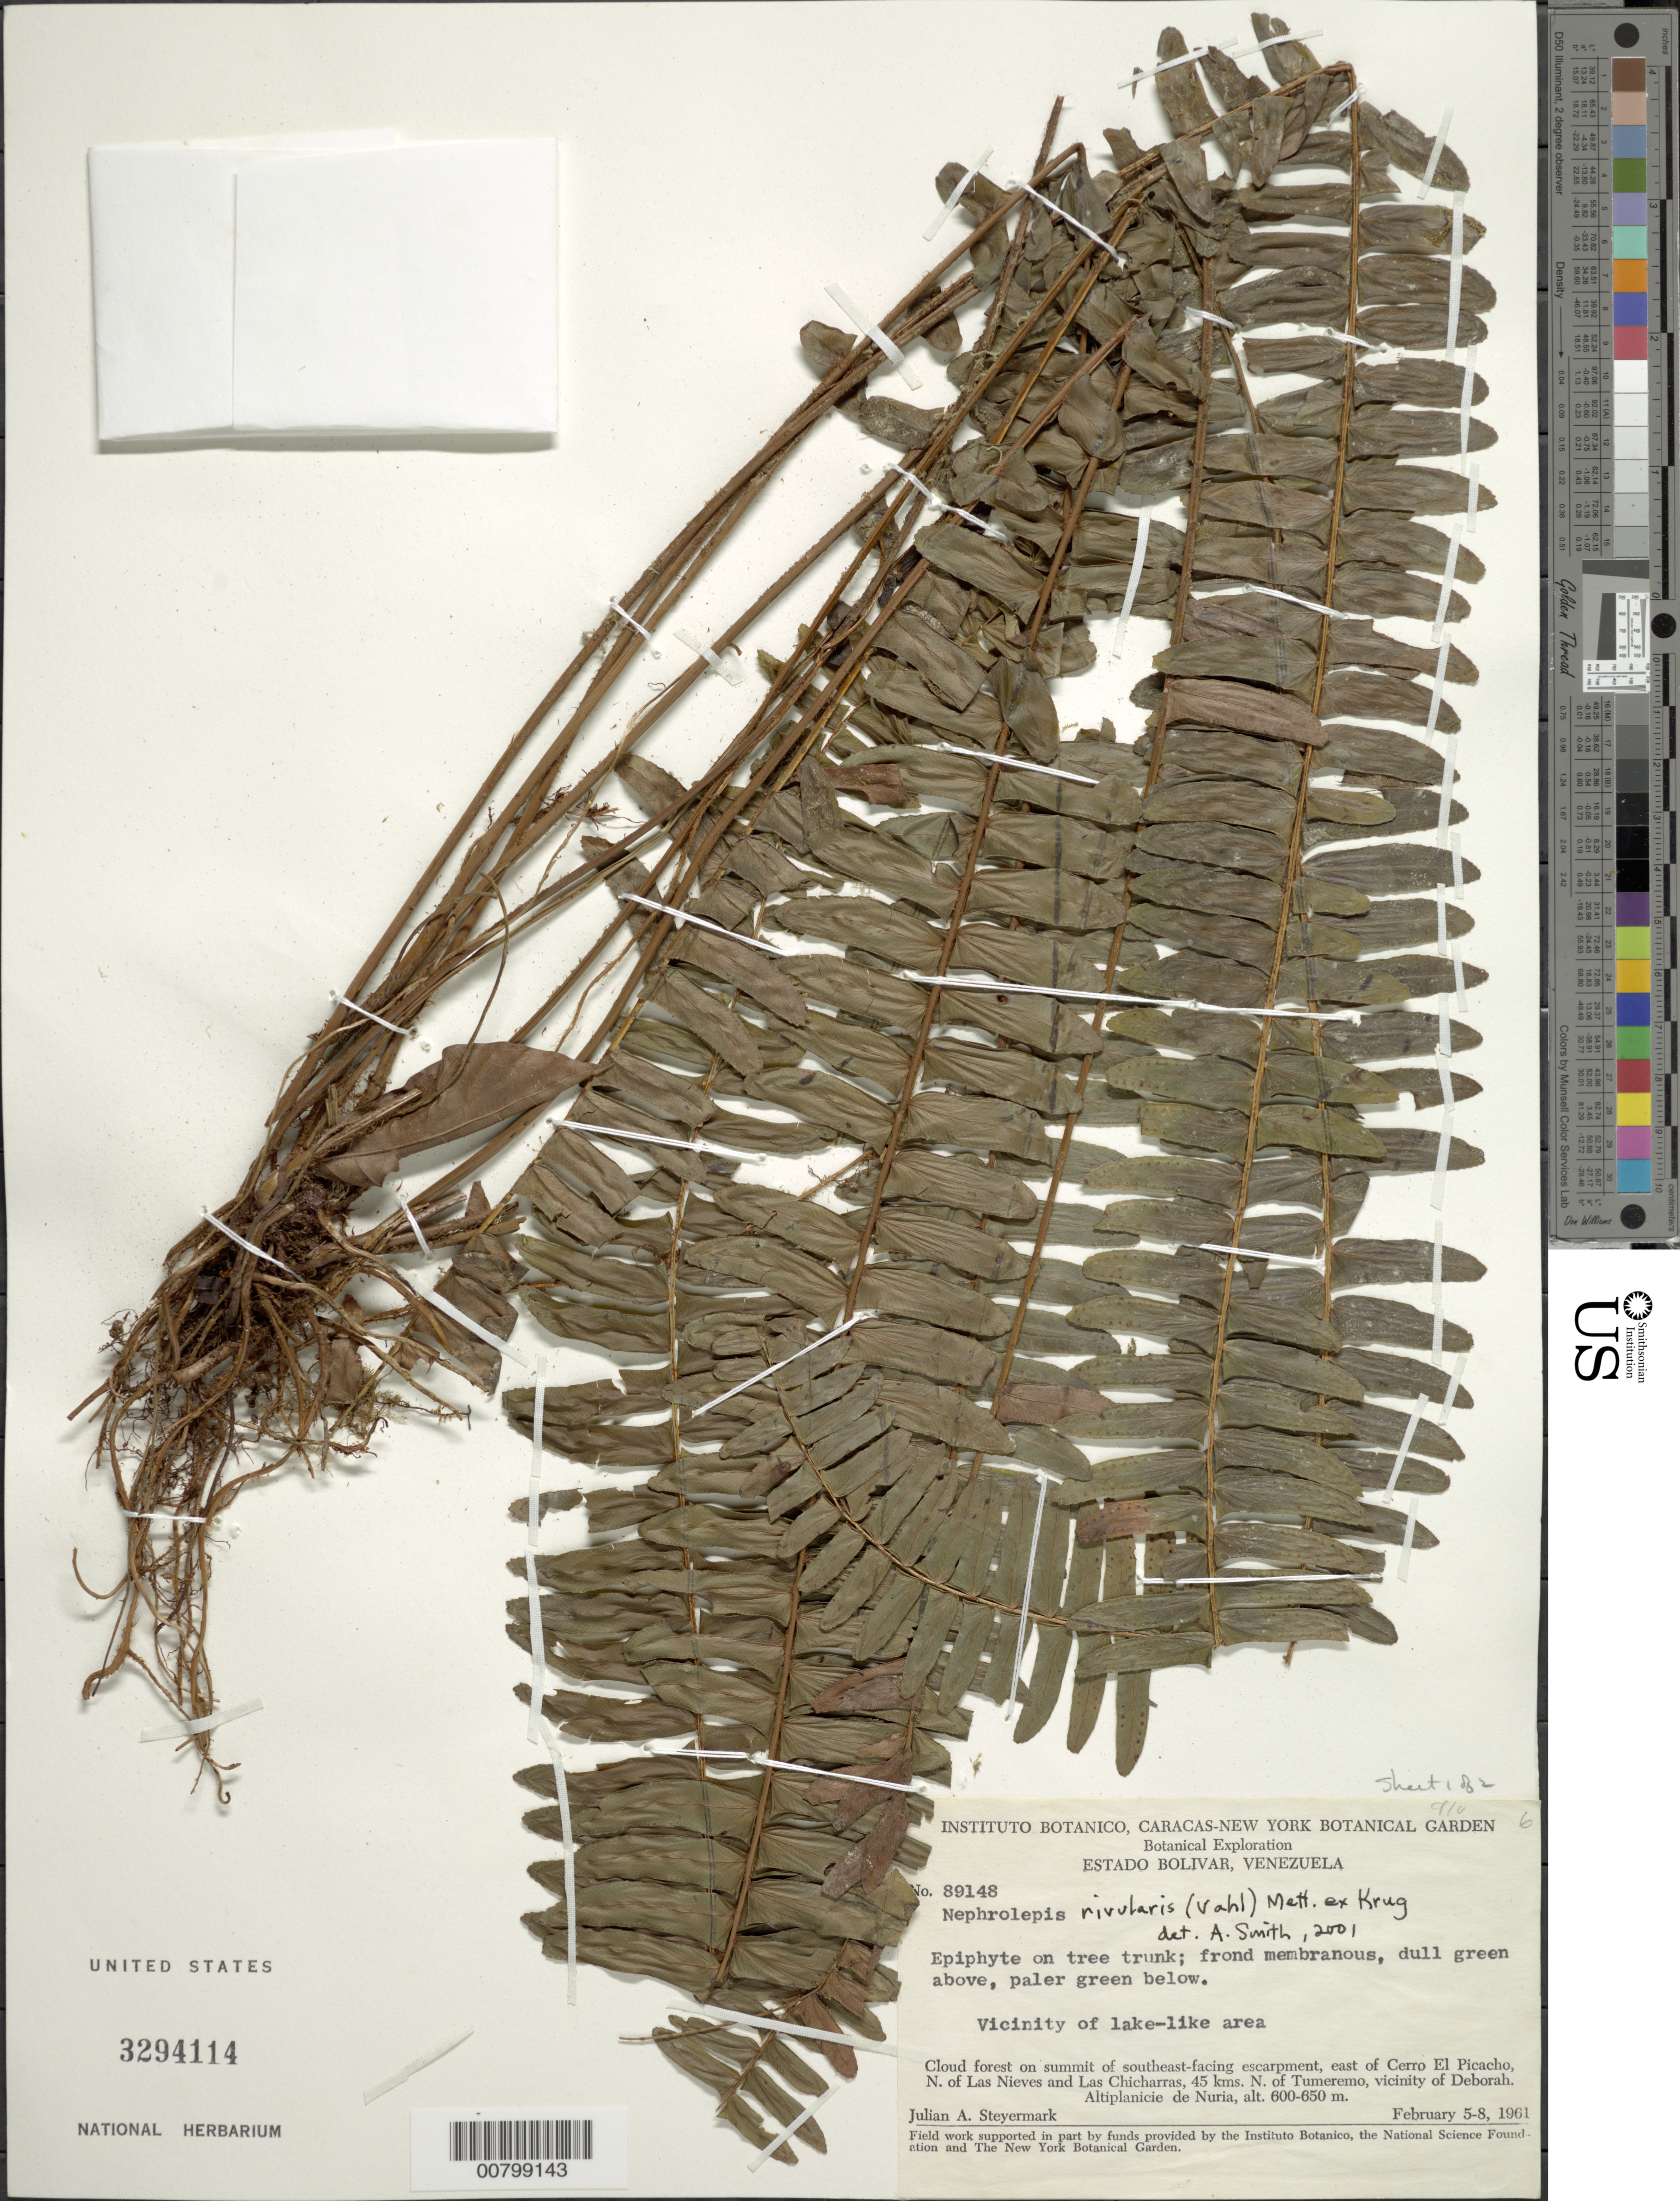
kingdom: Plantae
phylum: Tracheophyta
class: Polypodiopsida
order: Polypodiales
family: Nephrolepidaceae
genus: Nephrolepis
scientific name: Nephrolepis rivularis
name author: (Vahl) Mett. ex Krug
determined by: Smith, Alan R., (UC)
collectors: J. Steyermark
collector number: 89148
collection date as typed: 5-Feb-61 to 8-Feb-61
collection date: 1961-02-05/1961-02-08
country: Venezuela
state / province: Bolívar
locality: Cerro El Picacho, E of, N of Las Nieves & Las Chicharras, 45 km N of Tumeremo; vic of Deborah; Altiplanicie de Nuria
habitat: Cloud forest on summit of southeast-facing escarpment, vic. of lake-like area; on tree trunk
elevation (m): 600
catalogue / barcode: US 3294114